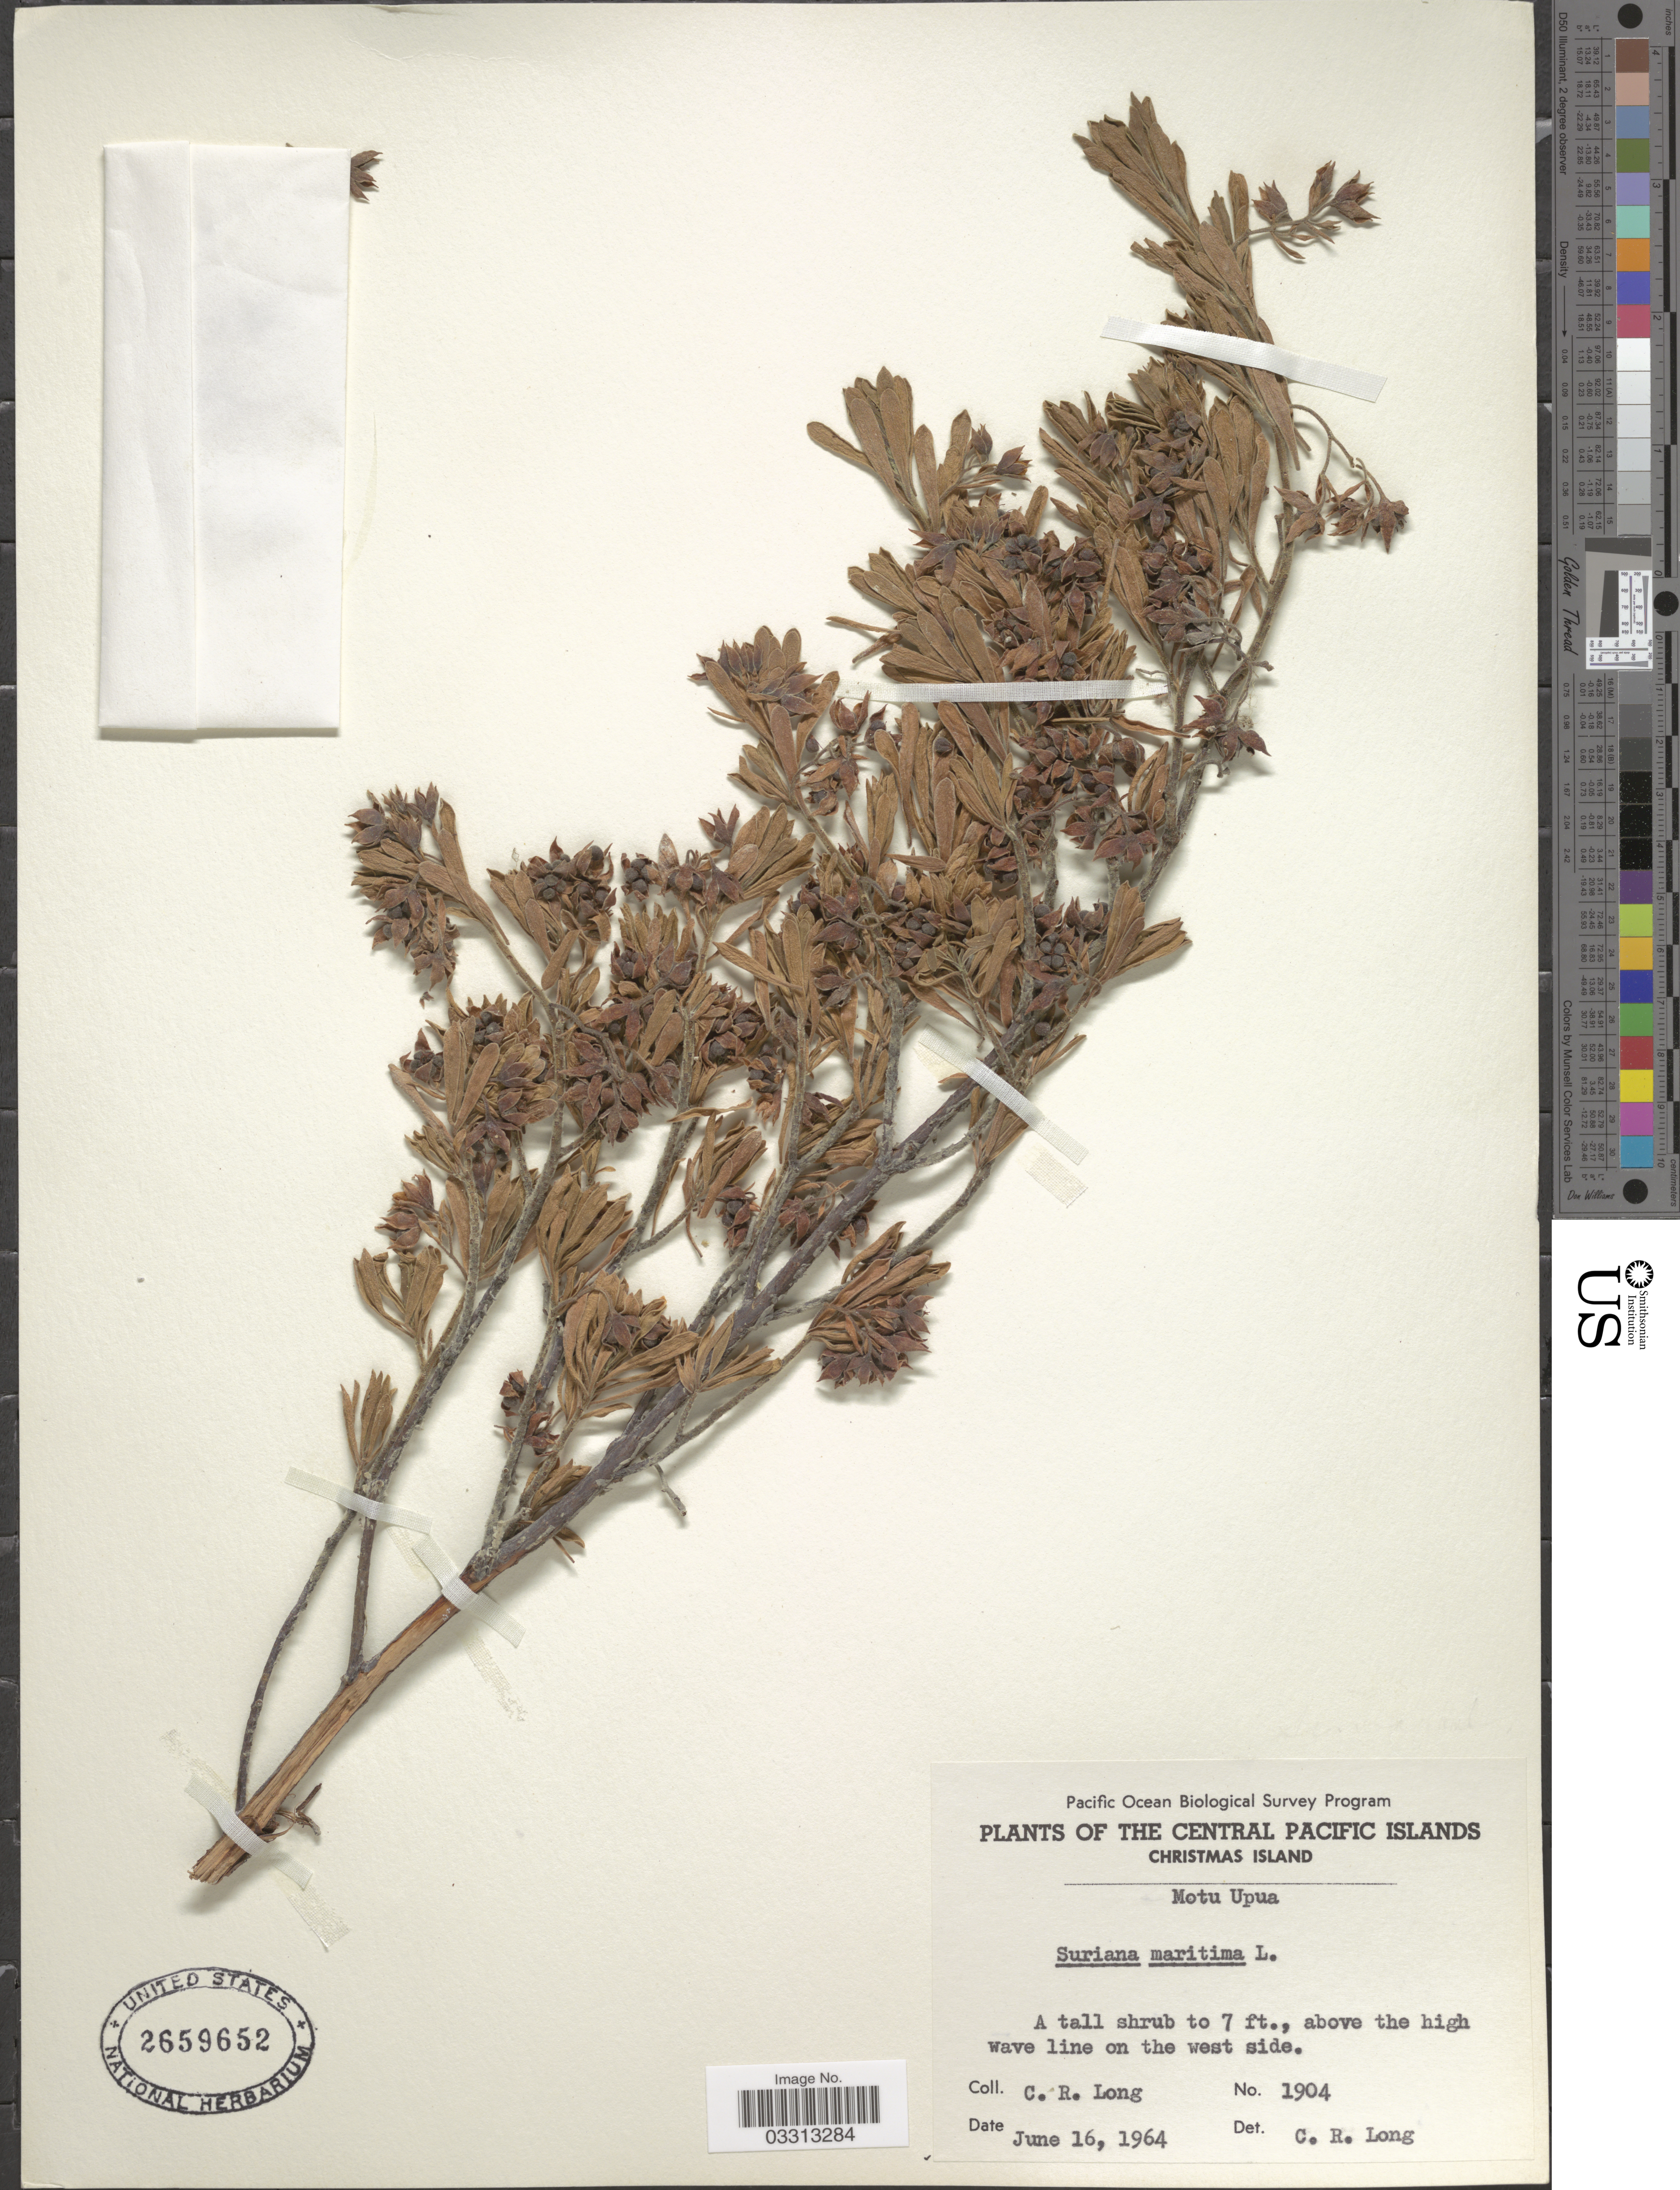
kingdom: Plantae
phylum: Tracheophyta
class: Magnoliopsida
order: Fabales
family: Surianaceae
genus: Suriana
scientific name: Suriana sp.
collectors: C. R. Long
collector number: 1904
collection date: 1964-06-16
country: Kiribati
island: Kiritimati [Christmas] Atoll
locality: The Central Pacific Islands. Christmas Island. Motu Upua. Above the high wave line on the west side.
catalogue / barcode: US 2659652